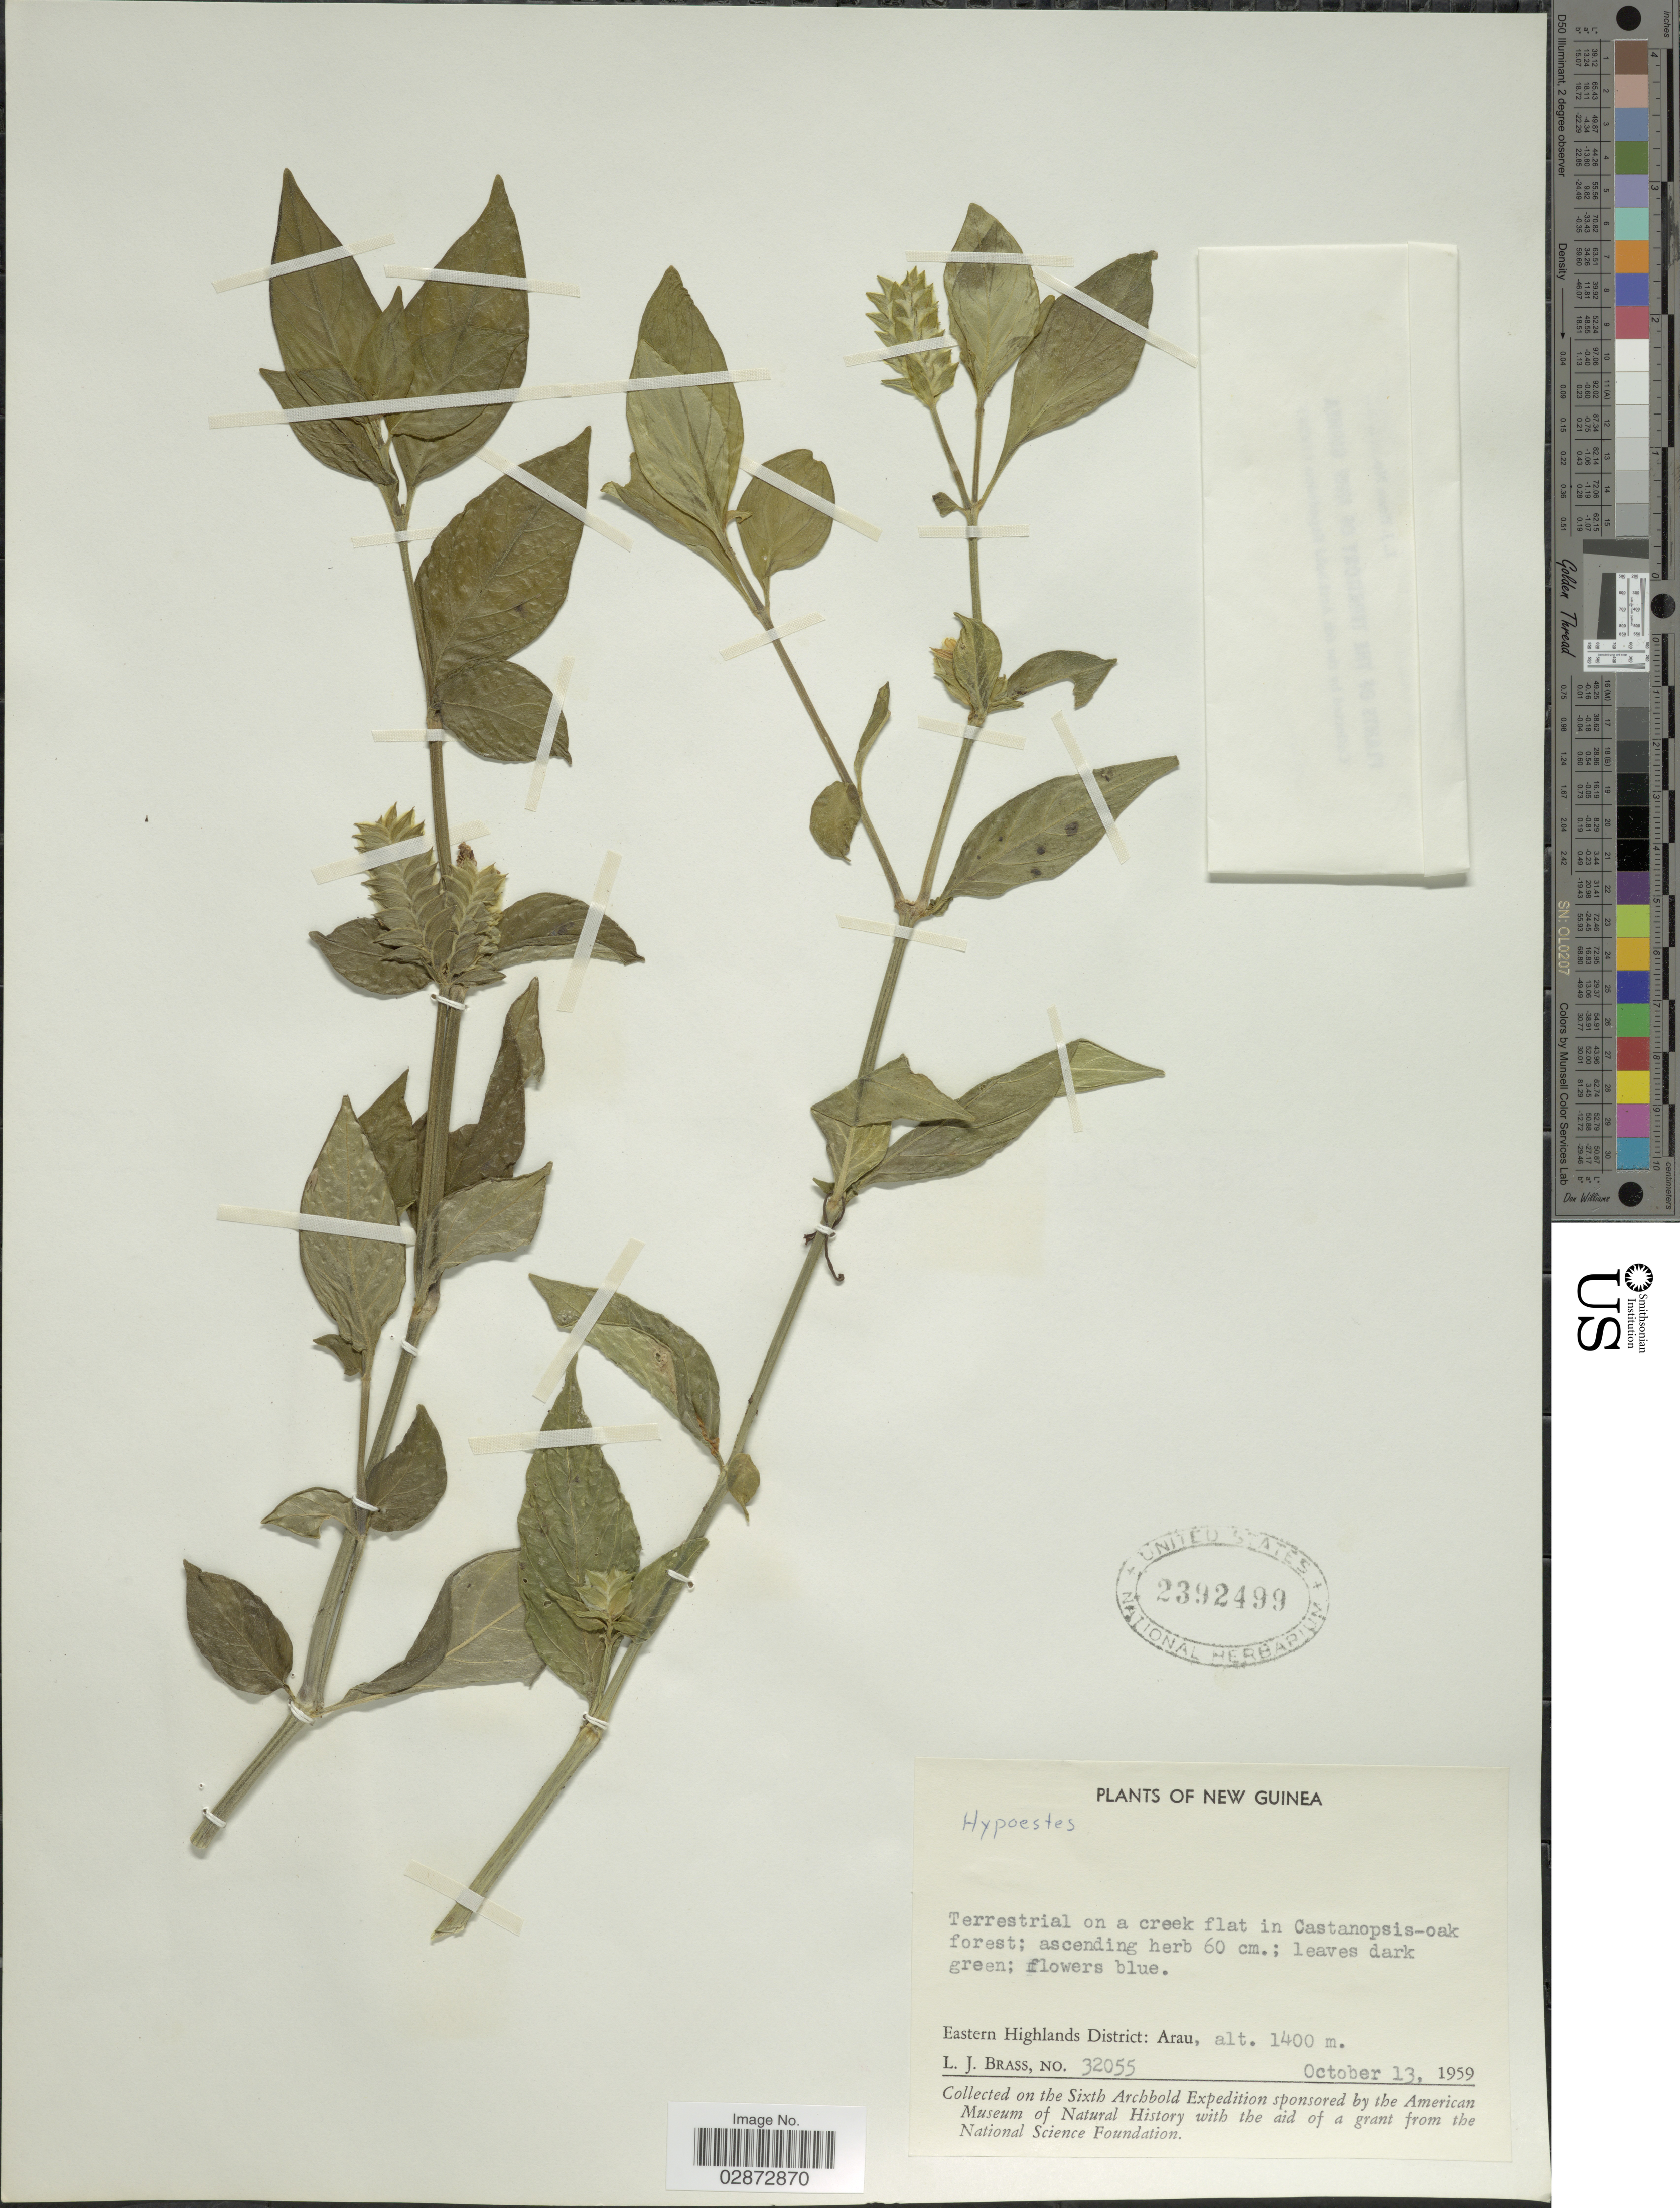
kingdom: Plantae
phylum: Tracheophyta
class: Magnoliopsida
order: Lamiales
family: Acanthaceae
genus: Hypoestes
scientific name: Hypoestes sp.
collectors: L. J. Brass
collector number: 32055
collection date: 1959-10-13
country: Papua New Guinea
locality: New Guinea, Eastern Highlands District: Arau.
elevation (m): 1400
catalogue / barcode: US 2392499